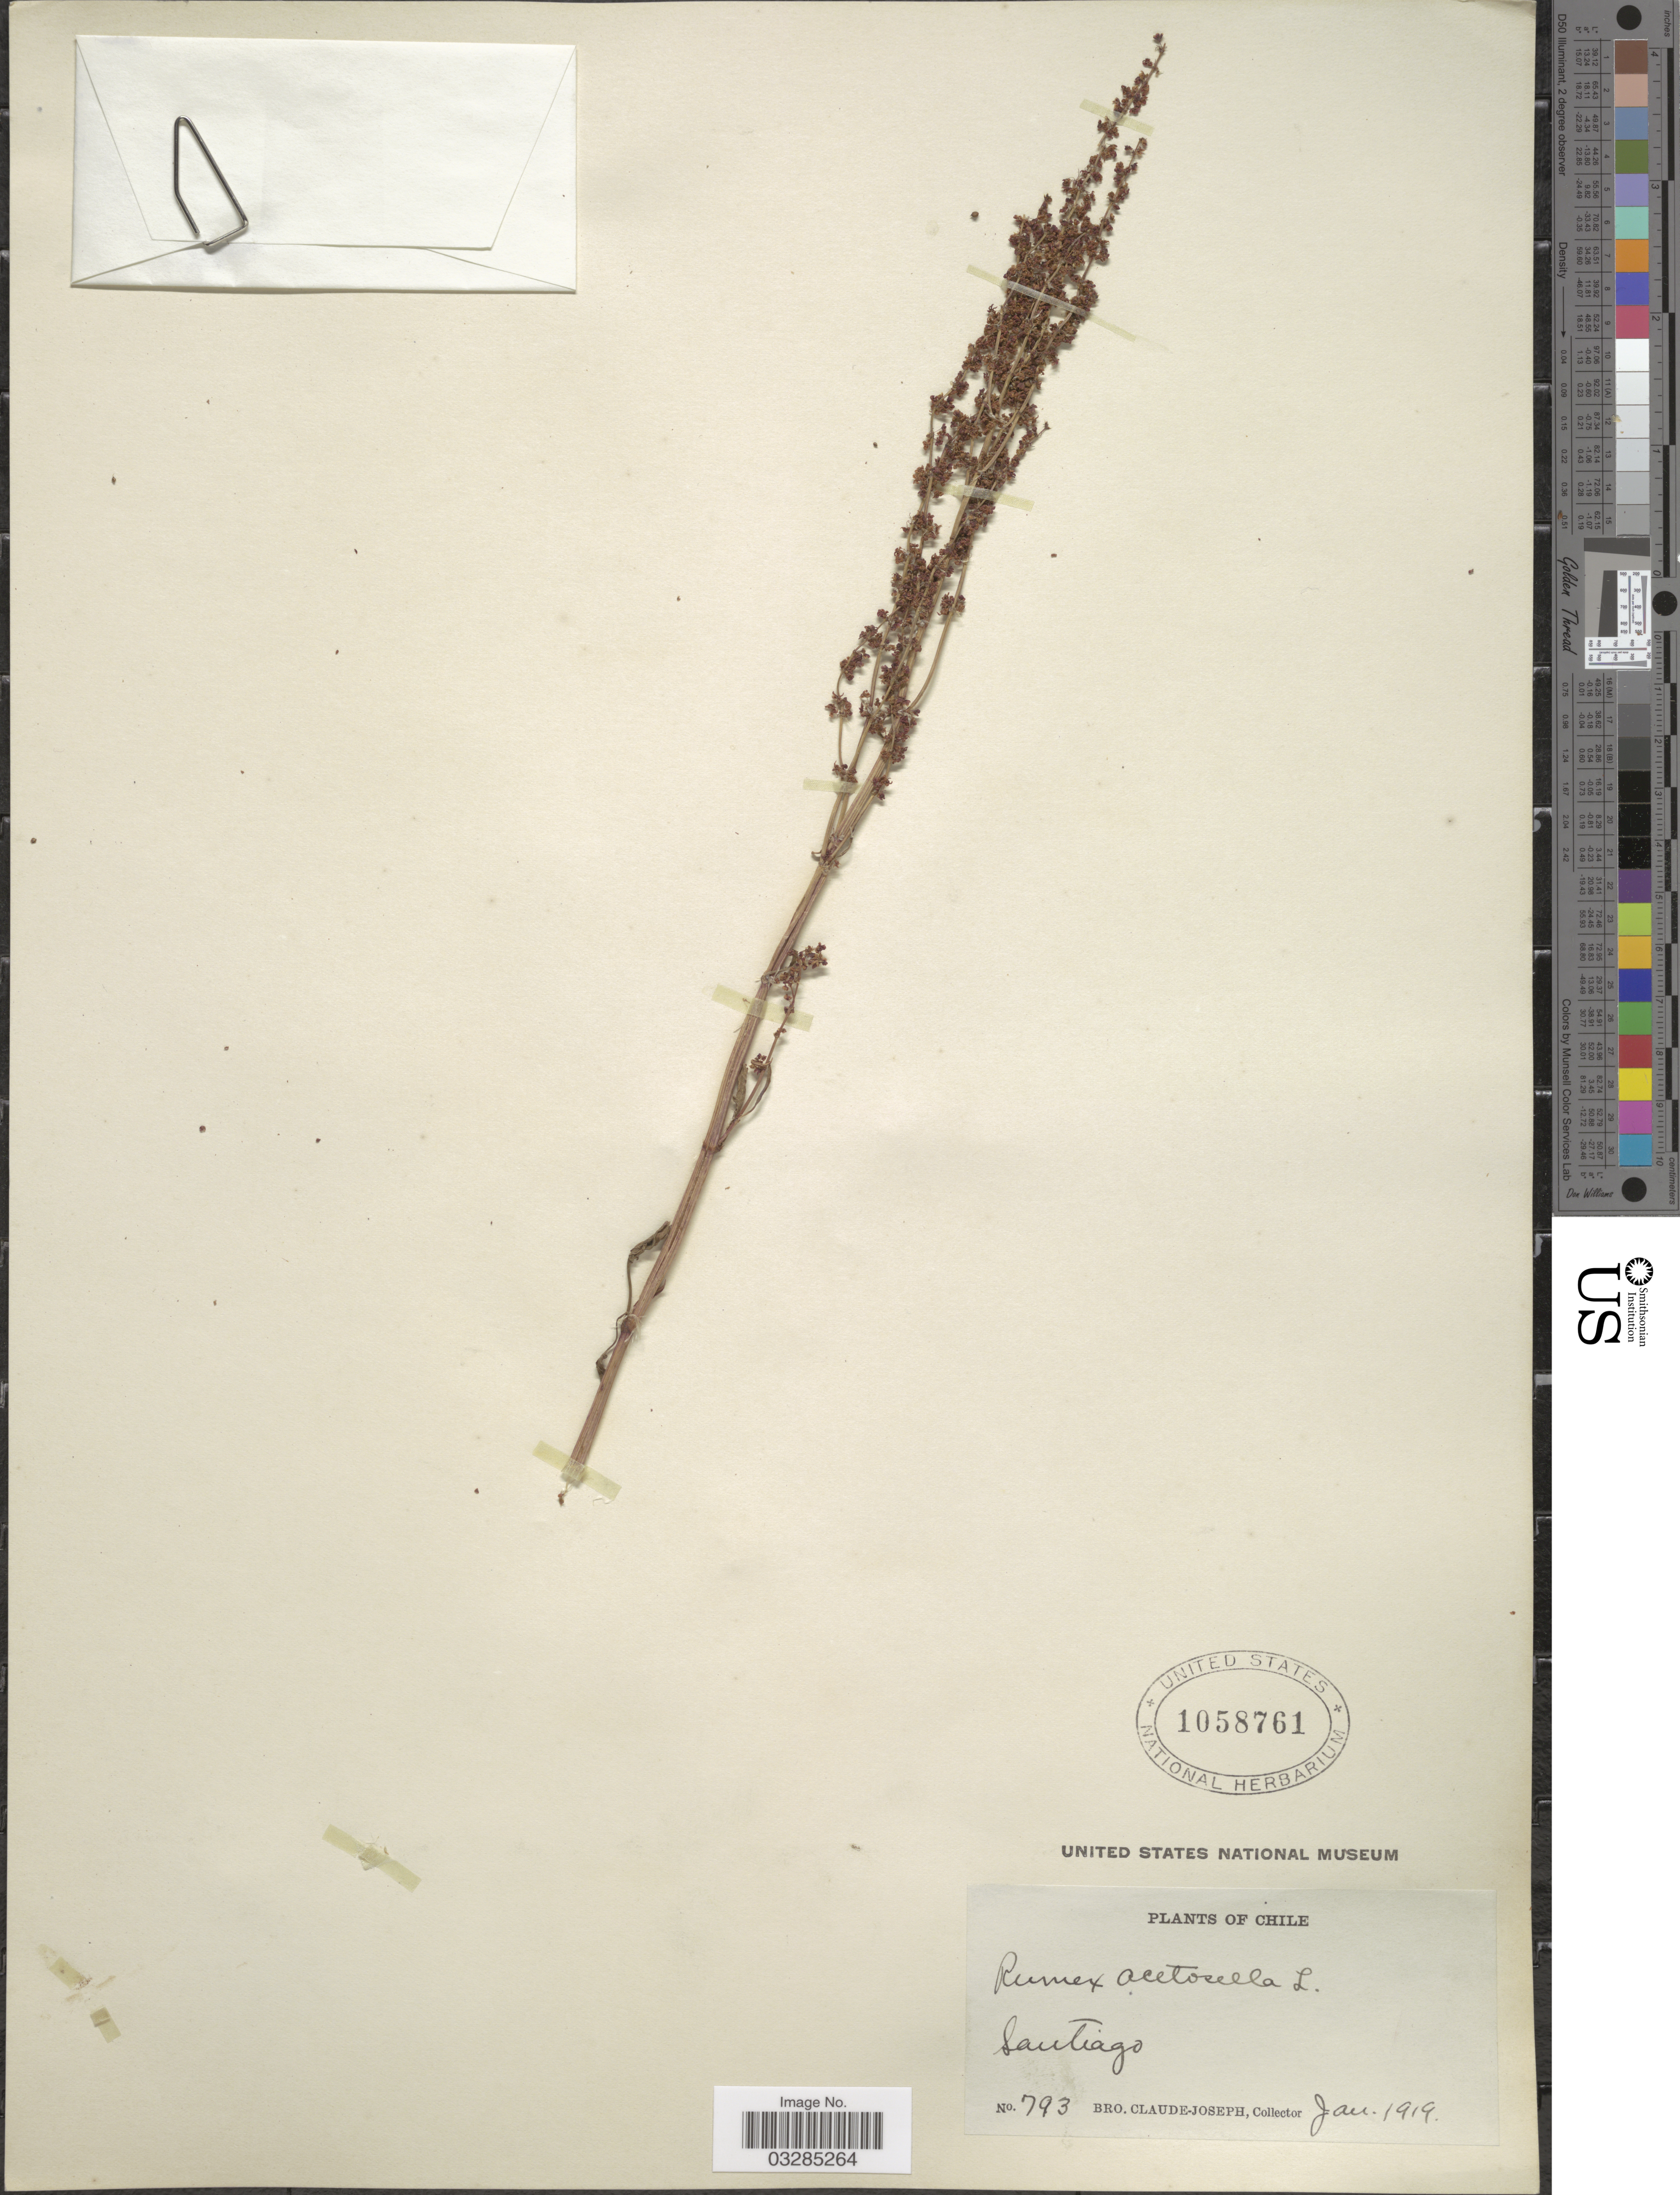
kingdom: Plantae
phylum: Tracheophyta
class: Magnoliopsida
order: Caryophyllales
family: Polygonaceae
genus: Rumex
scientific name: Rumex acetosella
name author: L.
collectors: Bro. Claude-Joseph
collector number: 793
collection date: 1919-01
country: Chile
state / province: Región Metropolitana (RM)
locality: Santiago.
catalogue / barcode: US 10578761